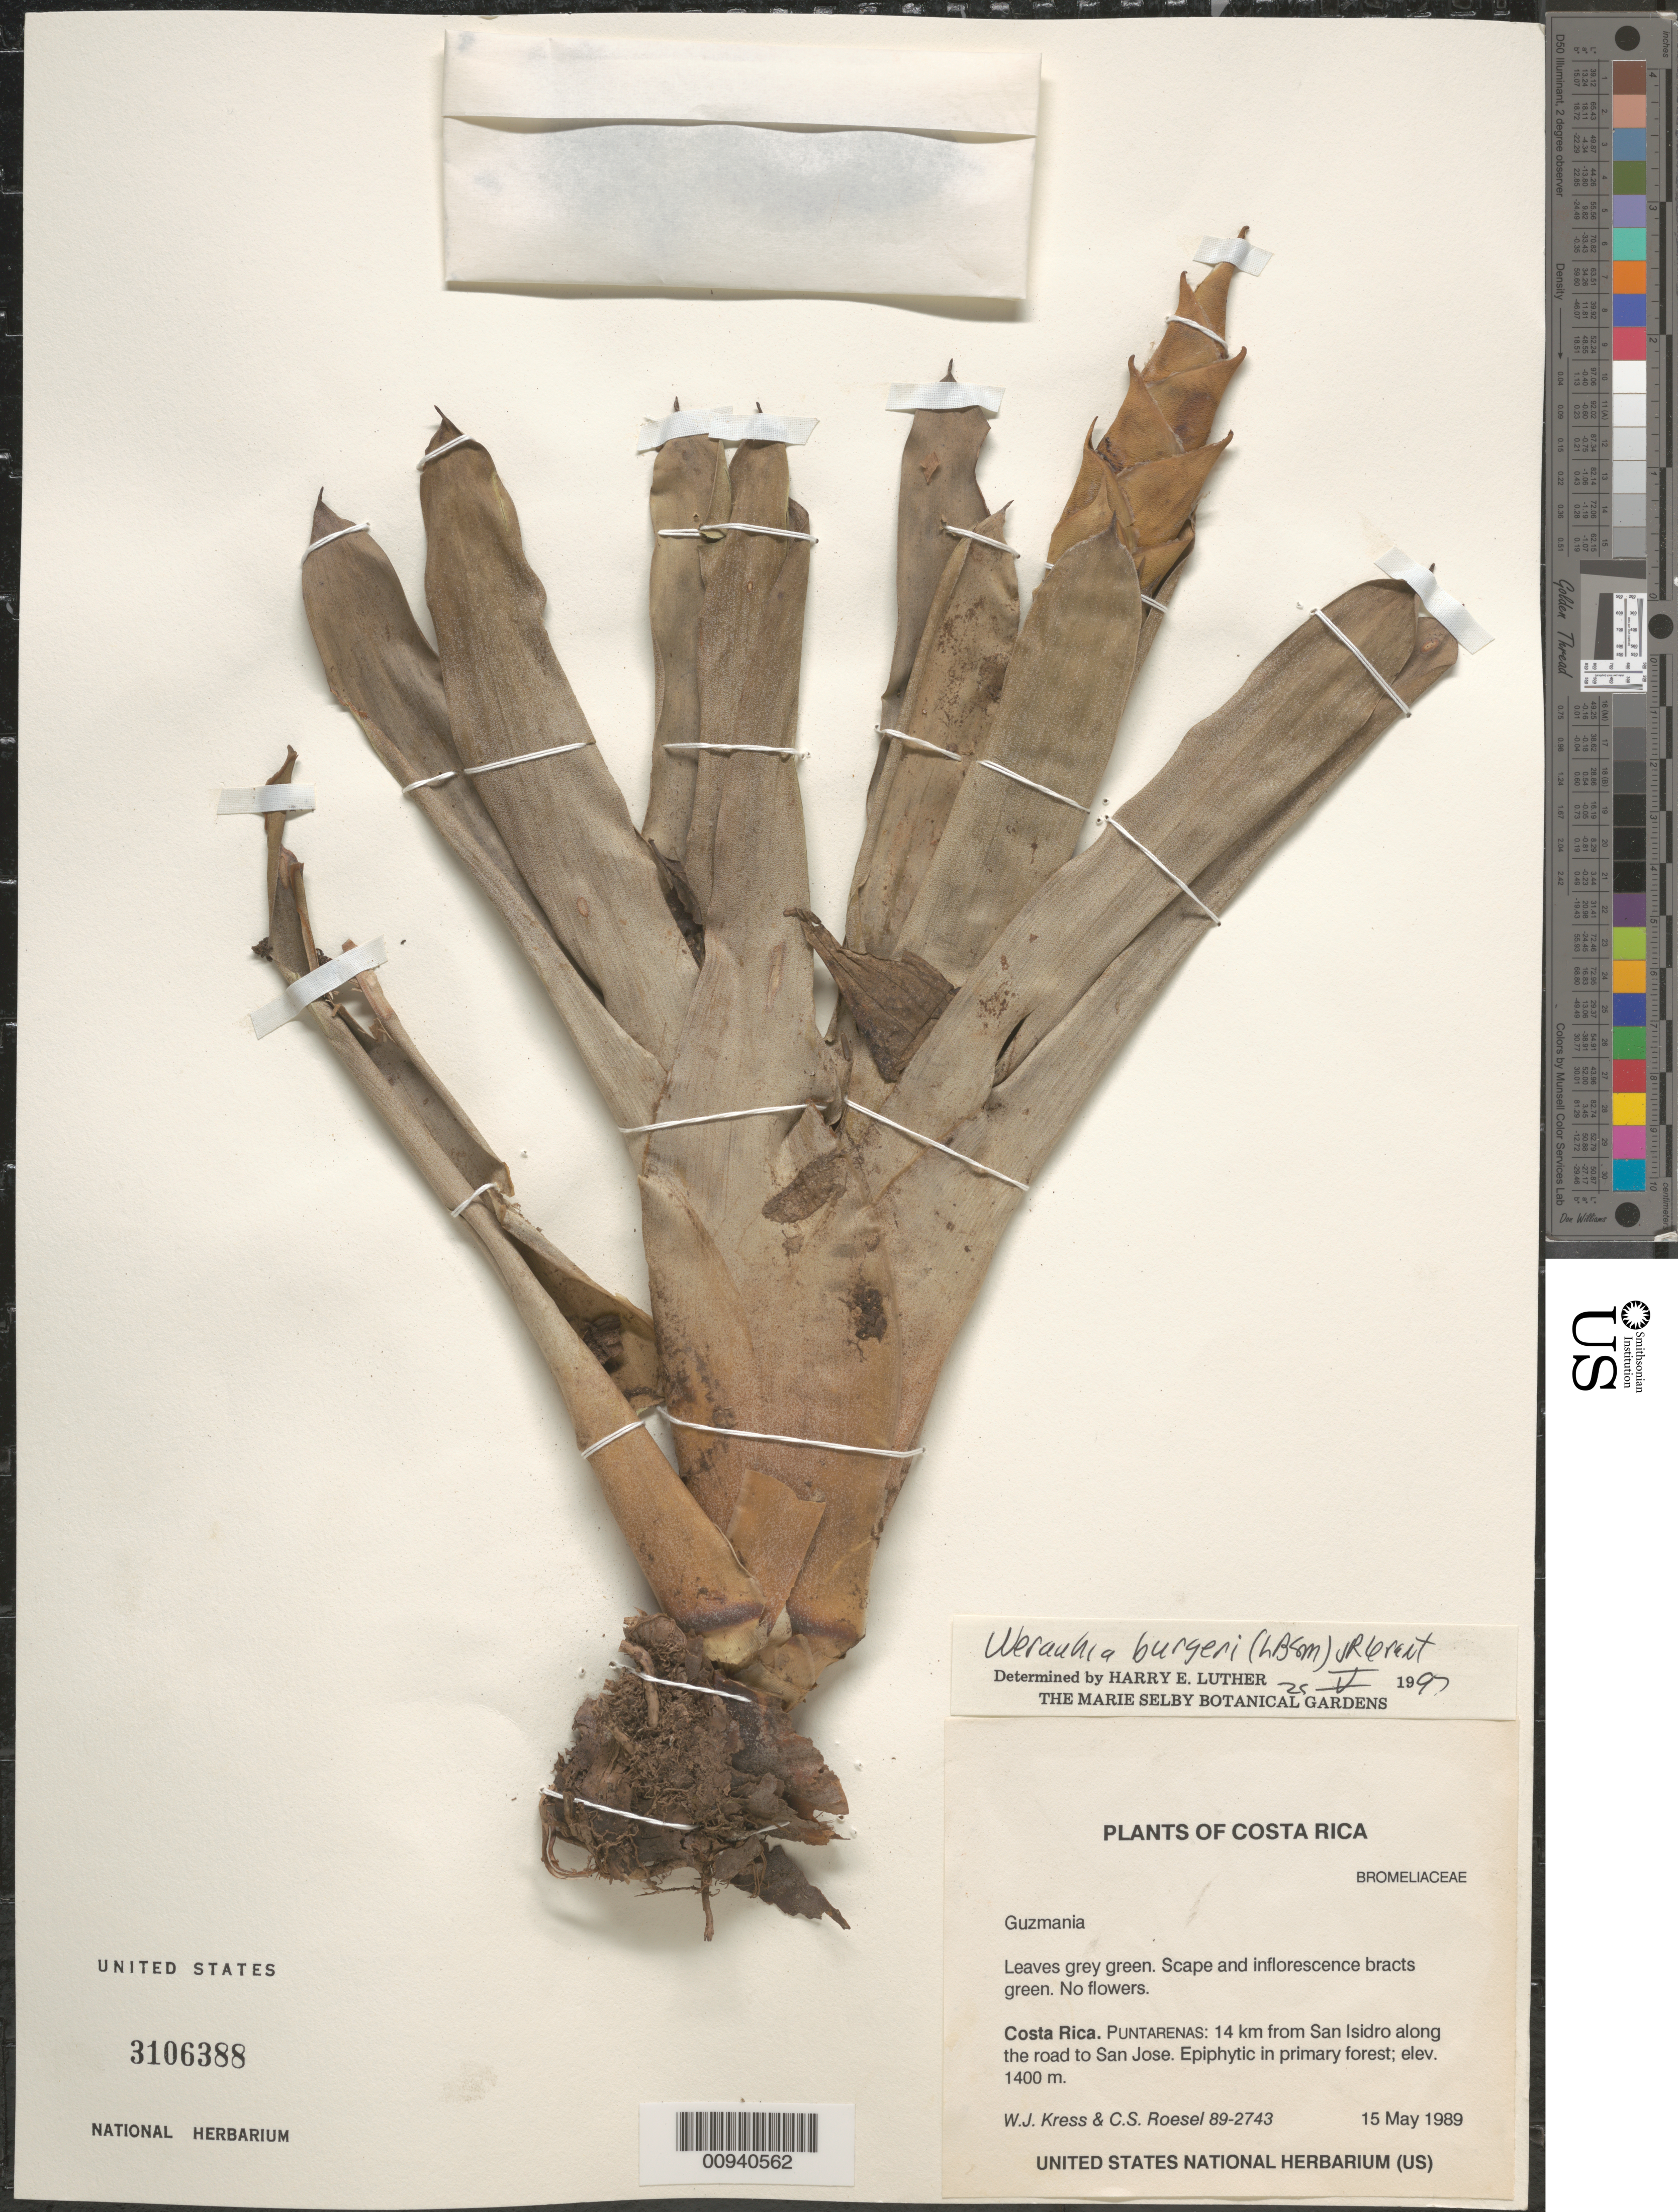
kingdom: Plantae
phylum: Tracheophyta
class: Liliopsida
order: Poales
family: Bromeliaceae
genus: Werauhia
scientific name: Werauhia bergeri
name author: (L.B. Sm.) J.R. Grant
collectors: W. J. Kress & C. S. Roesel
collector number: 89-2743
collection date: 1989-05-15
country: Costa Rica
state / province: Puntarenas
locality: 14 km from San Isidro along the road to San Jose. Epiphytic in primary forest.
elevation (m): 1400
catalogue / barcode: US 3106388